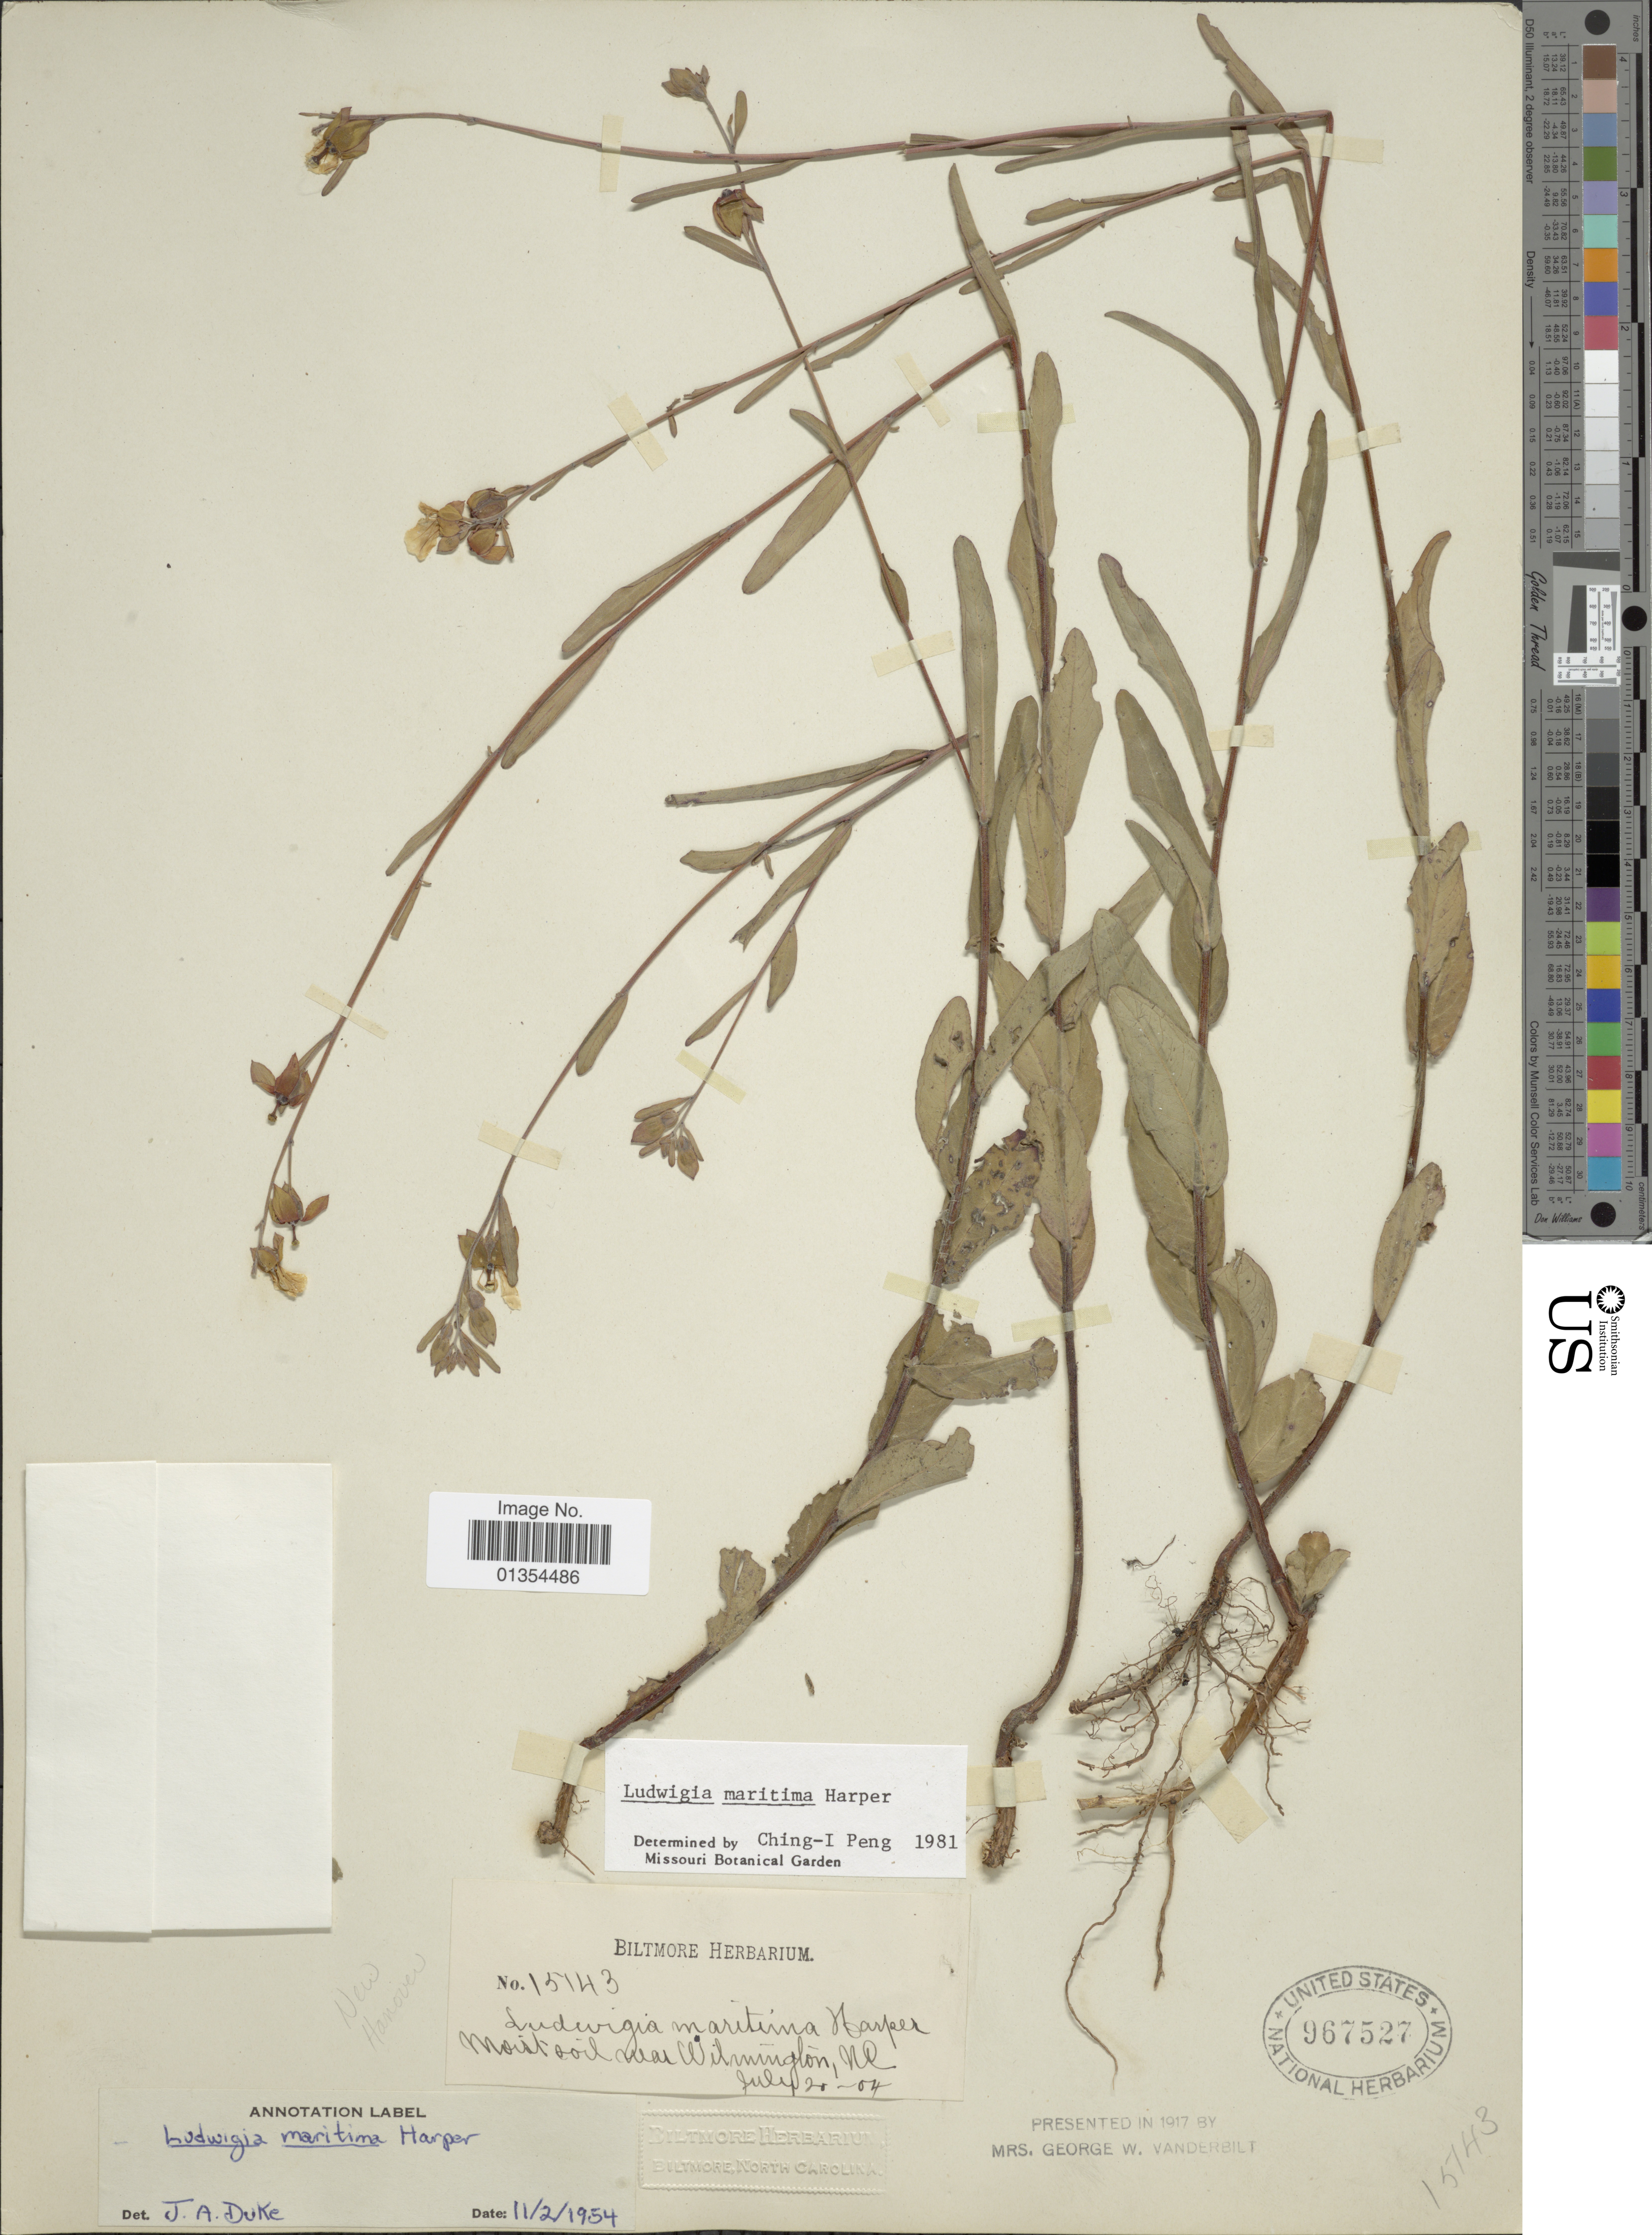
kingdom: Plantae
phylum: Tracheophyta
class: Magnoliopsida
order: Myrtales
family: Onagraceae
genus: Ludwigia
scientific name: Ludwigia maritima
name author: R.M. Harper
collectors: ex herb. Biltmore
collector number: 15143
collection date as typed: Transcribed d/m/y: 20/7/4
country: United States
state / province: North Carolina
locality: Near Wilmington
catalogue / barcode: US 967527